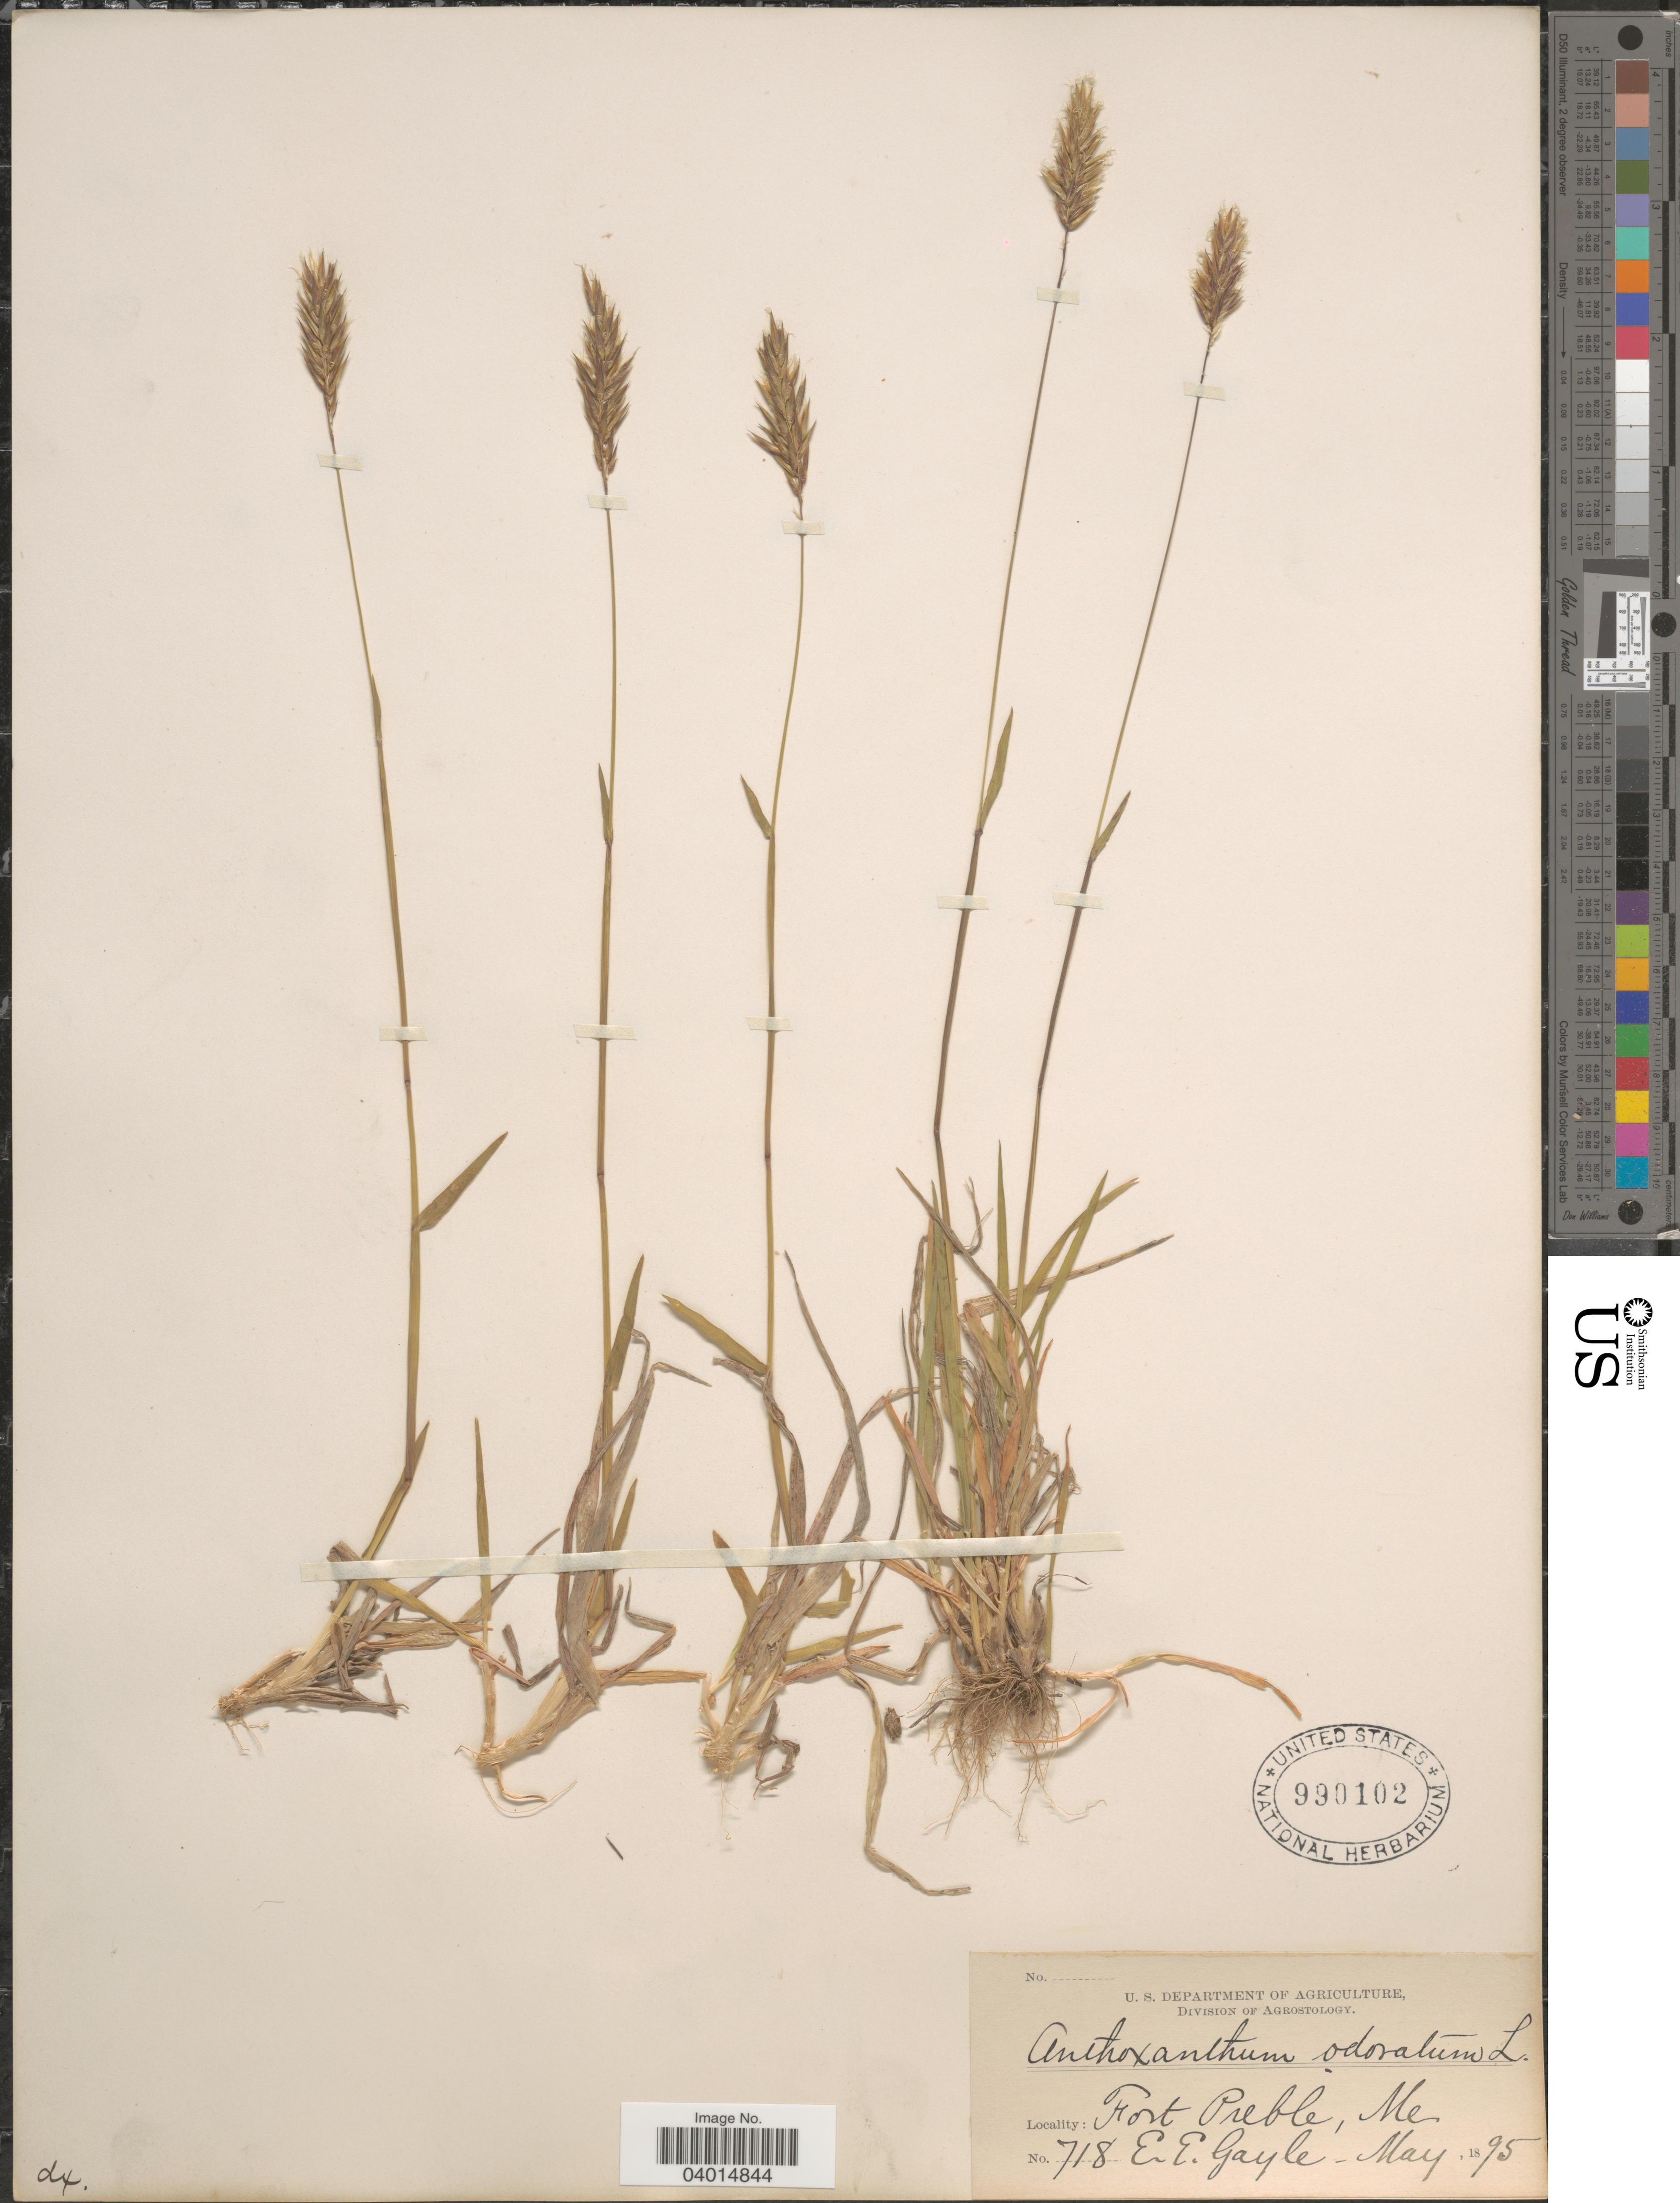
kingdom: Plantae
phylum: Tracheophyta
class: Liliopsida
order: Poales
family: Poaceae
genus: Anthoxanthum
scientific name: Anthoxanthum odoratum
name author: L.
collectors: E. Gayle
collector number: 718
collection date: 1895-05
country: United States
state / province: Maine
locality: Fort Preble.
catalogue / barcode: US 990102